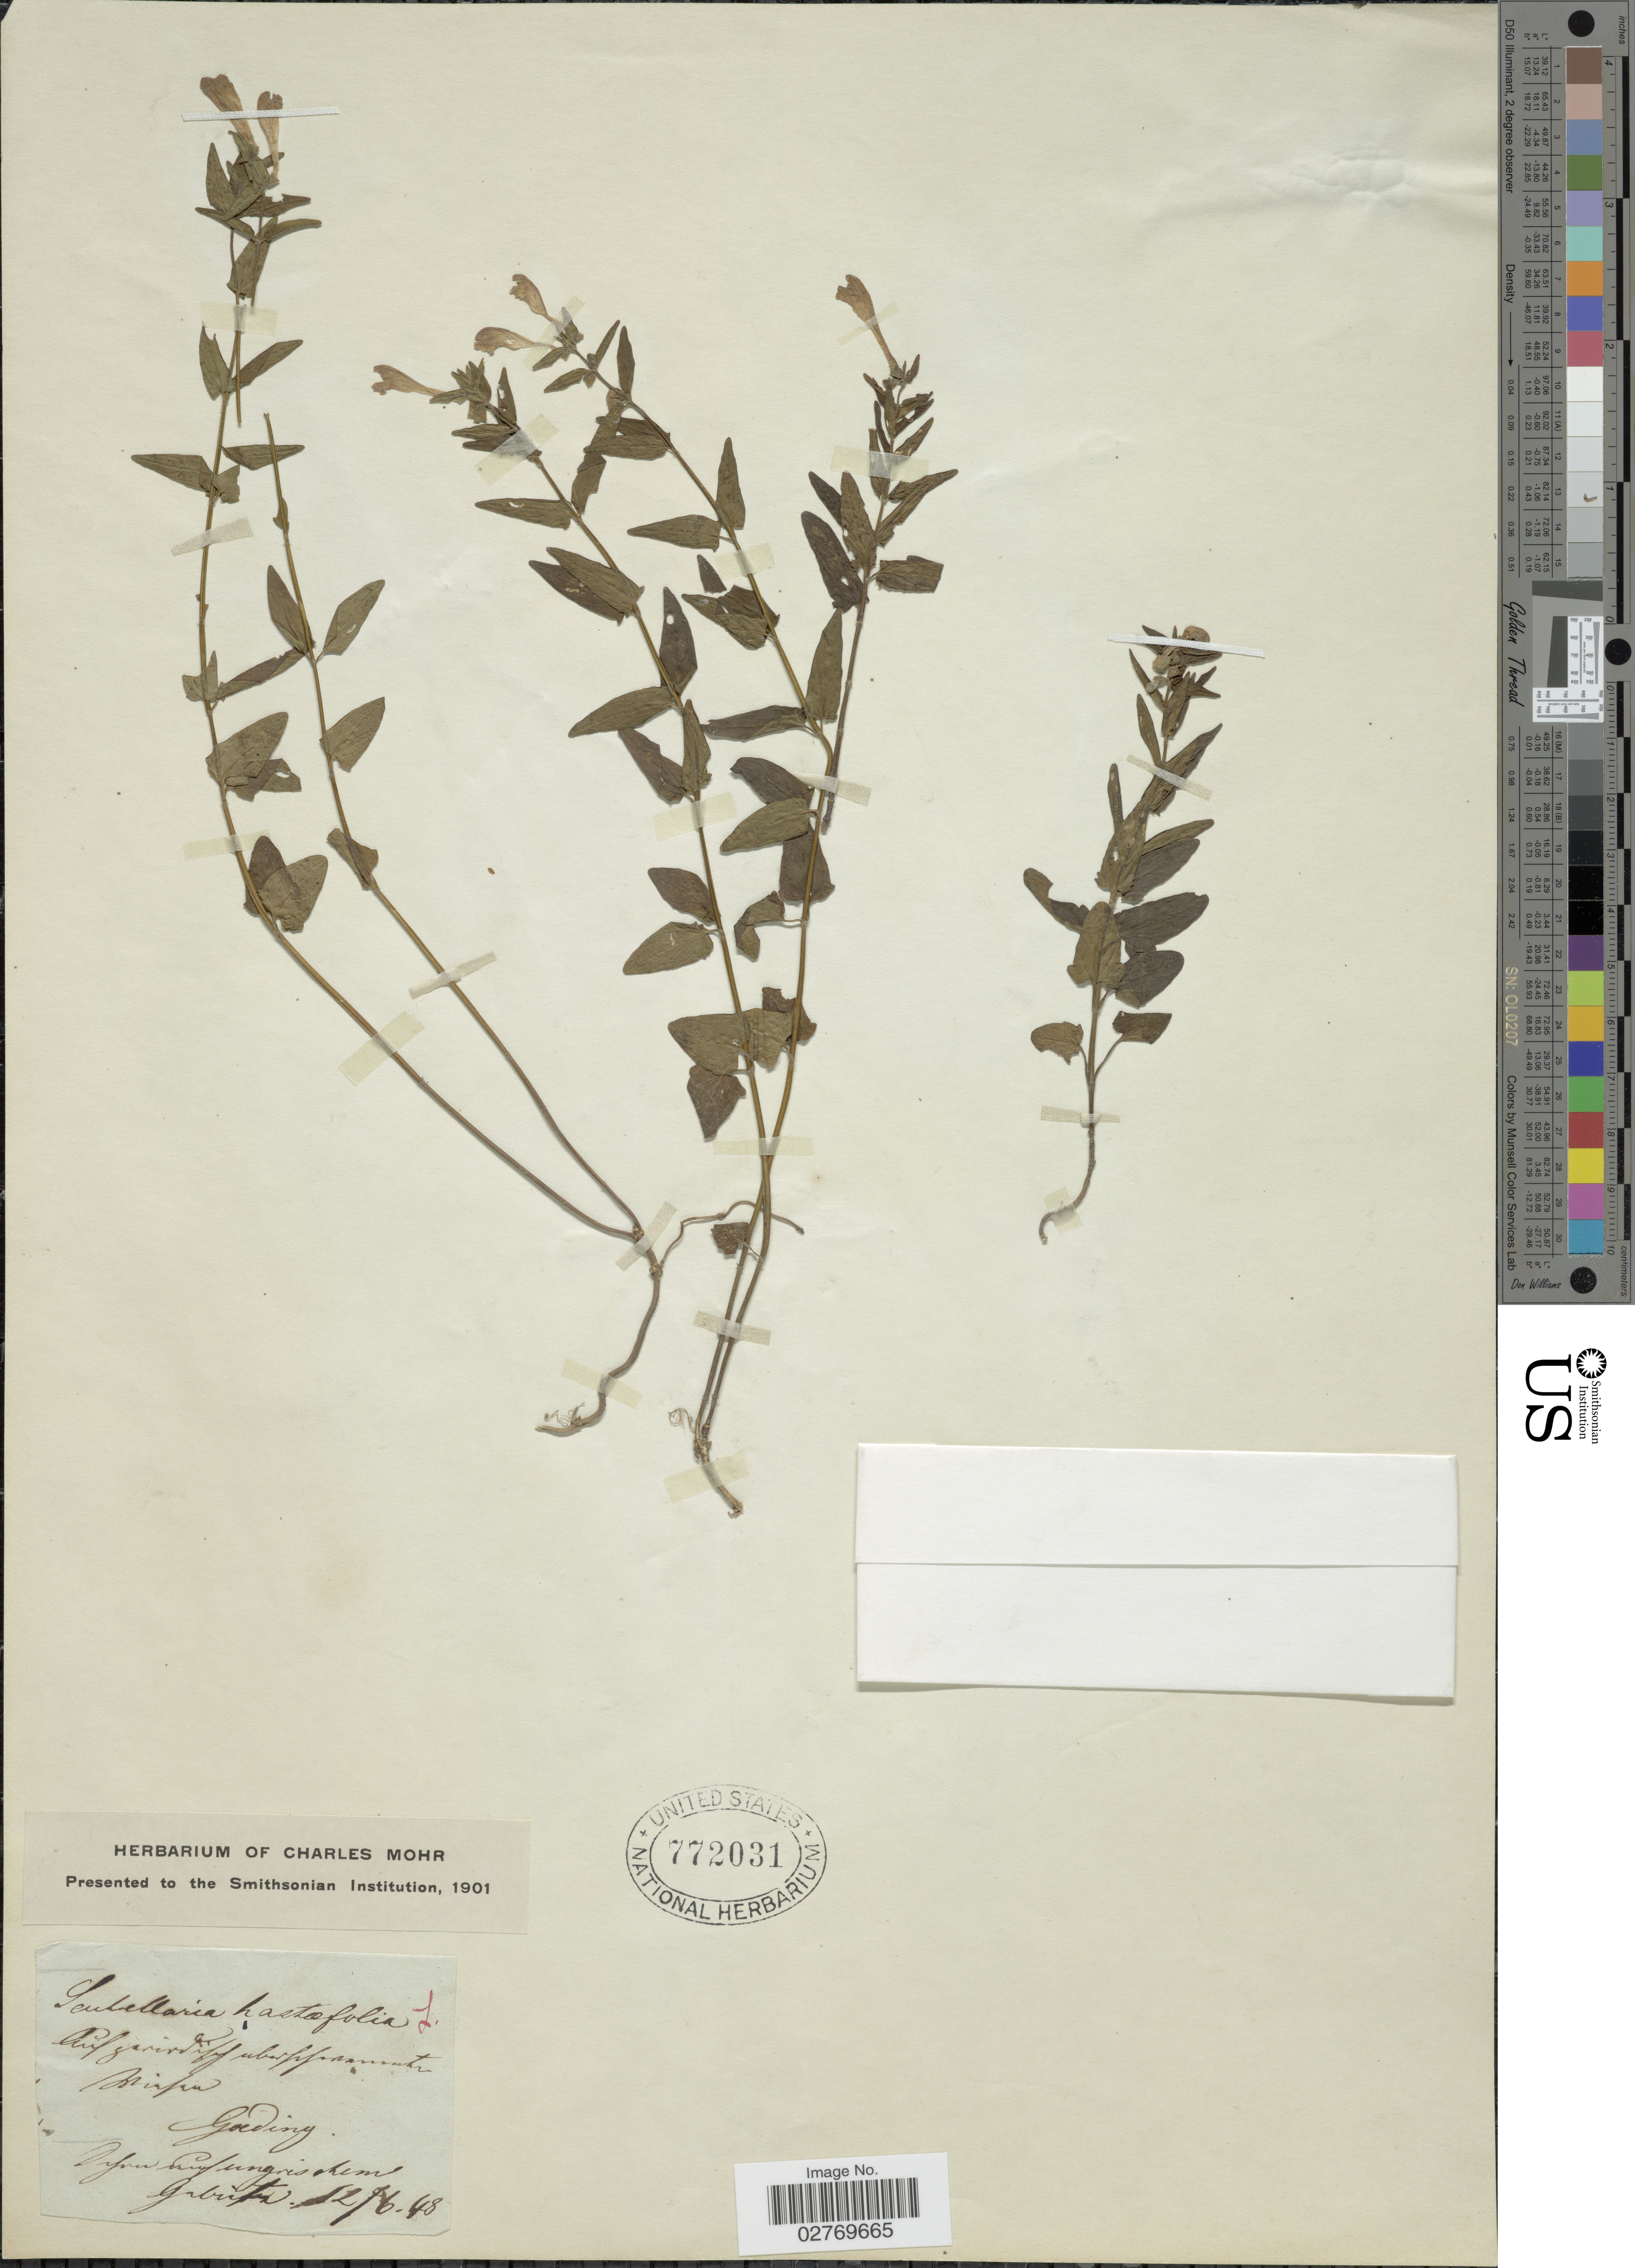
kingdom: Plantae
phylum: Tracheophyta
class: Magnoliopsida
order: Lamiales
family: Lamiaceae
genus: Scutellaria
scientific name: Scutellaria hastifolia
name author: L.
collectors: Gabritz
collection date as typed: Transcribed d/m/y: 12/6/48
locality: Gording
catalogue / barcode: US 772031